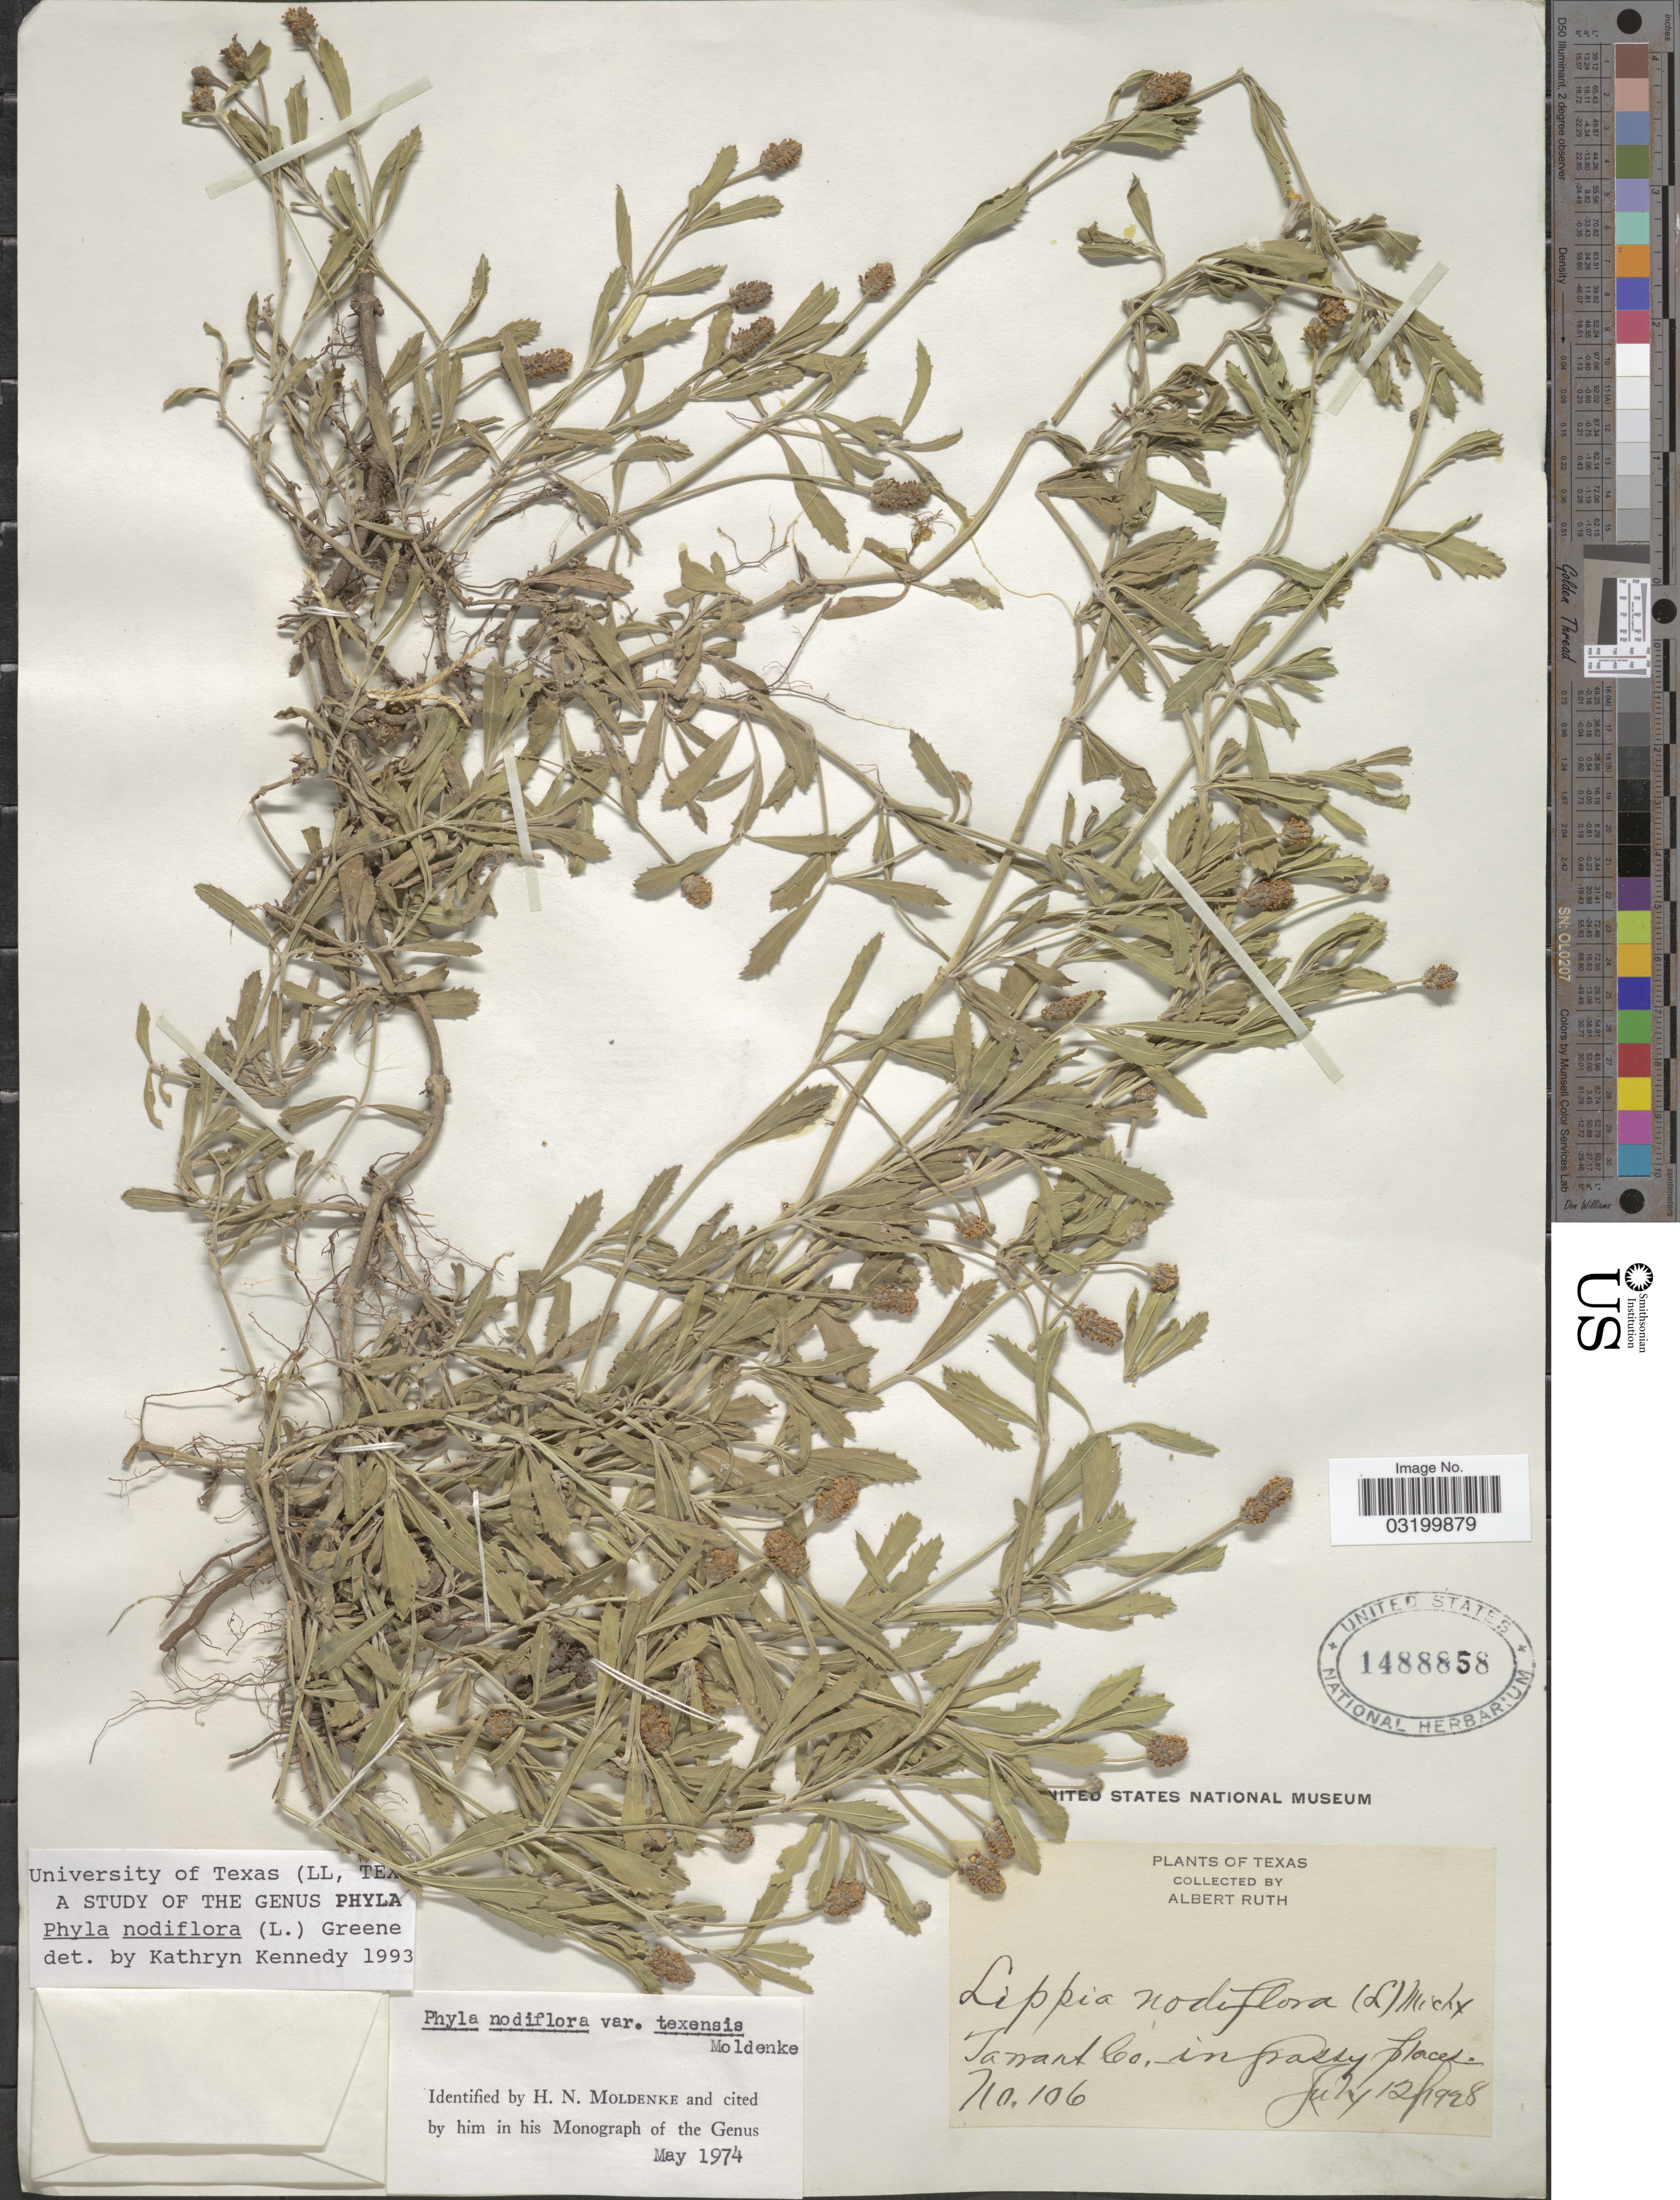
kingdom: Plantae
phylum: Tracheophyta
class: Magnoliopsida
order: Lamiales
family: Verbenaceae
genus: Phyla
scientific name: Phyla nodiflora var. nodiflora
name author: (L.) Greene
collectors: A. Ruth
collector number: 106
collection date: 1928-07-12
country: United States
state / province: Texas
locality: Tarrant Co.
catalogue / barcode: US 1488858